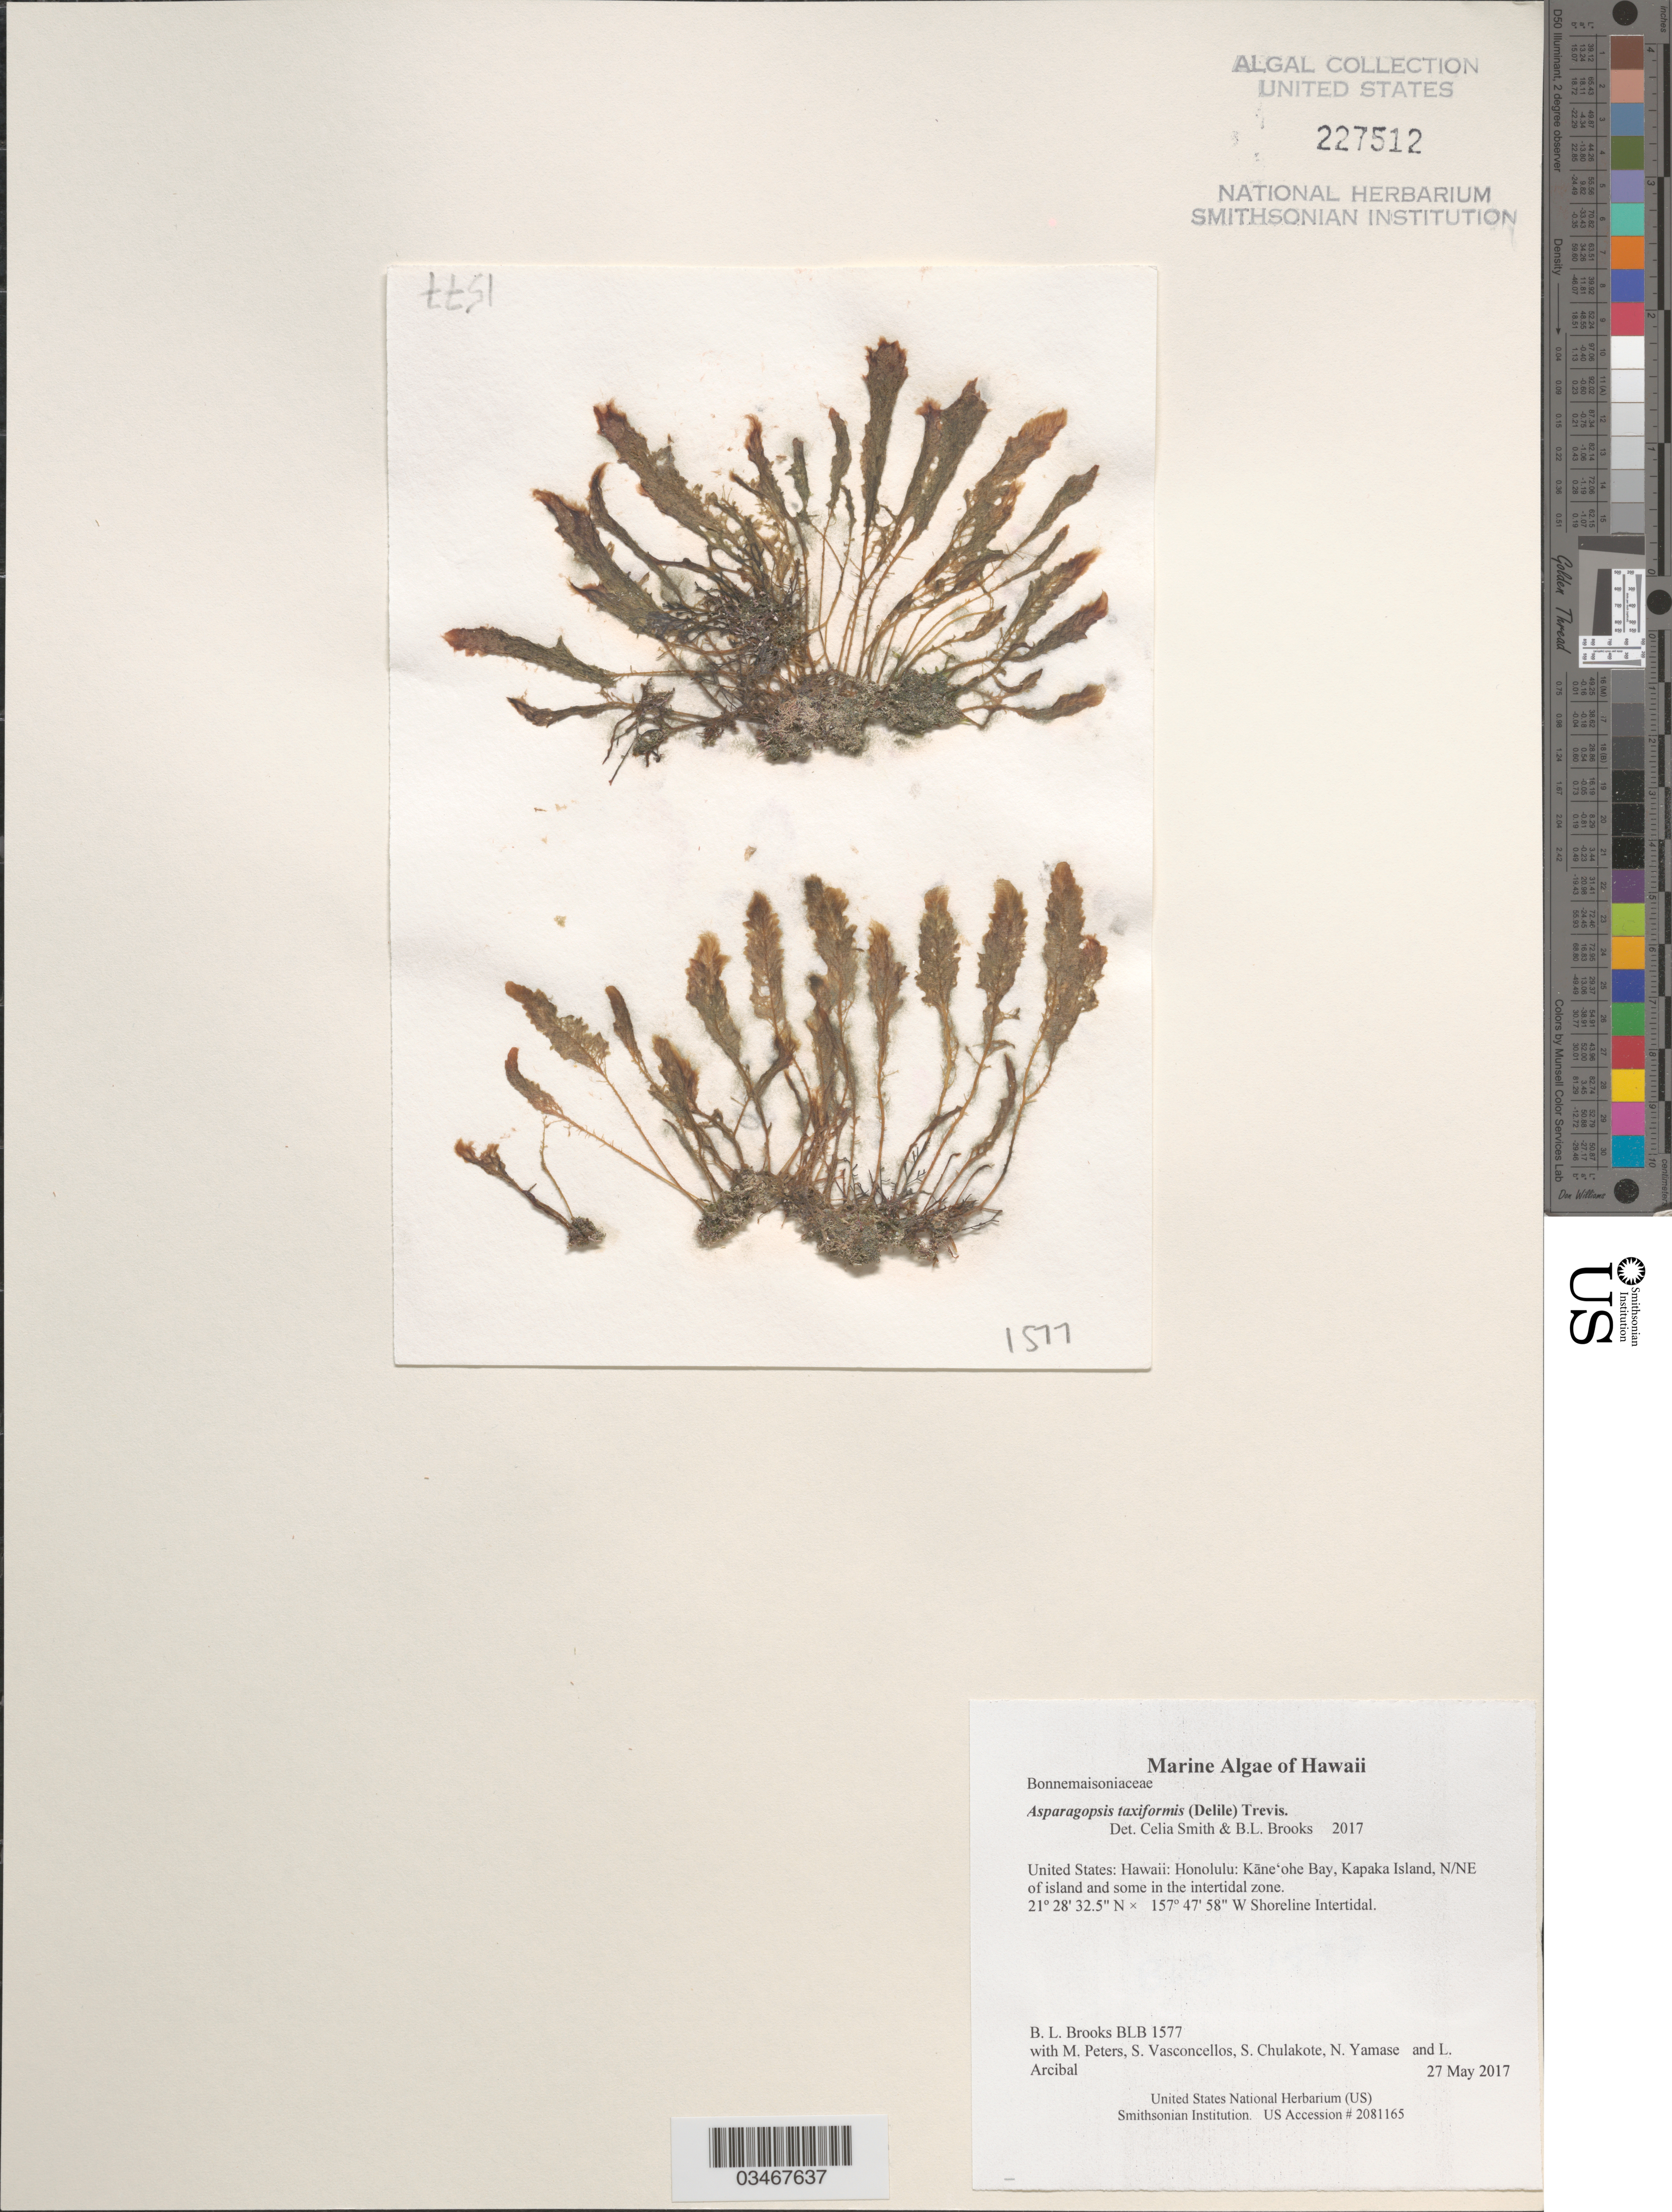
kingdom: Plantae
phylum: Rhodophyta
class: Florideophyceae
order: Bonnemaisoniales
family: Bonnemaisoniaceae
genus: Asparagopsis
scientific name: Asparagopsis taxiformis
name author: (Delile) Trevis.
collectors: B. Brooks, M. Peters, S. Vasconcellos, S. Chulakote & et al.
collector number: BLB 1577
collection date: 2017-05-27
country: United States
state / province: Hawaii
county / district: Honolulu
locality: Honolulu: Kāne'ohe Bay, Kapaka Island, N/NE of island and some in the intertidal zone.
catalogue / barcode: US 227512